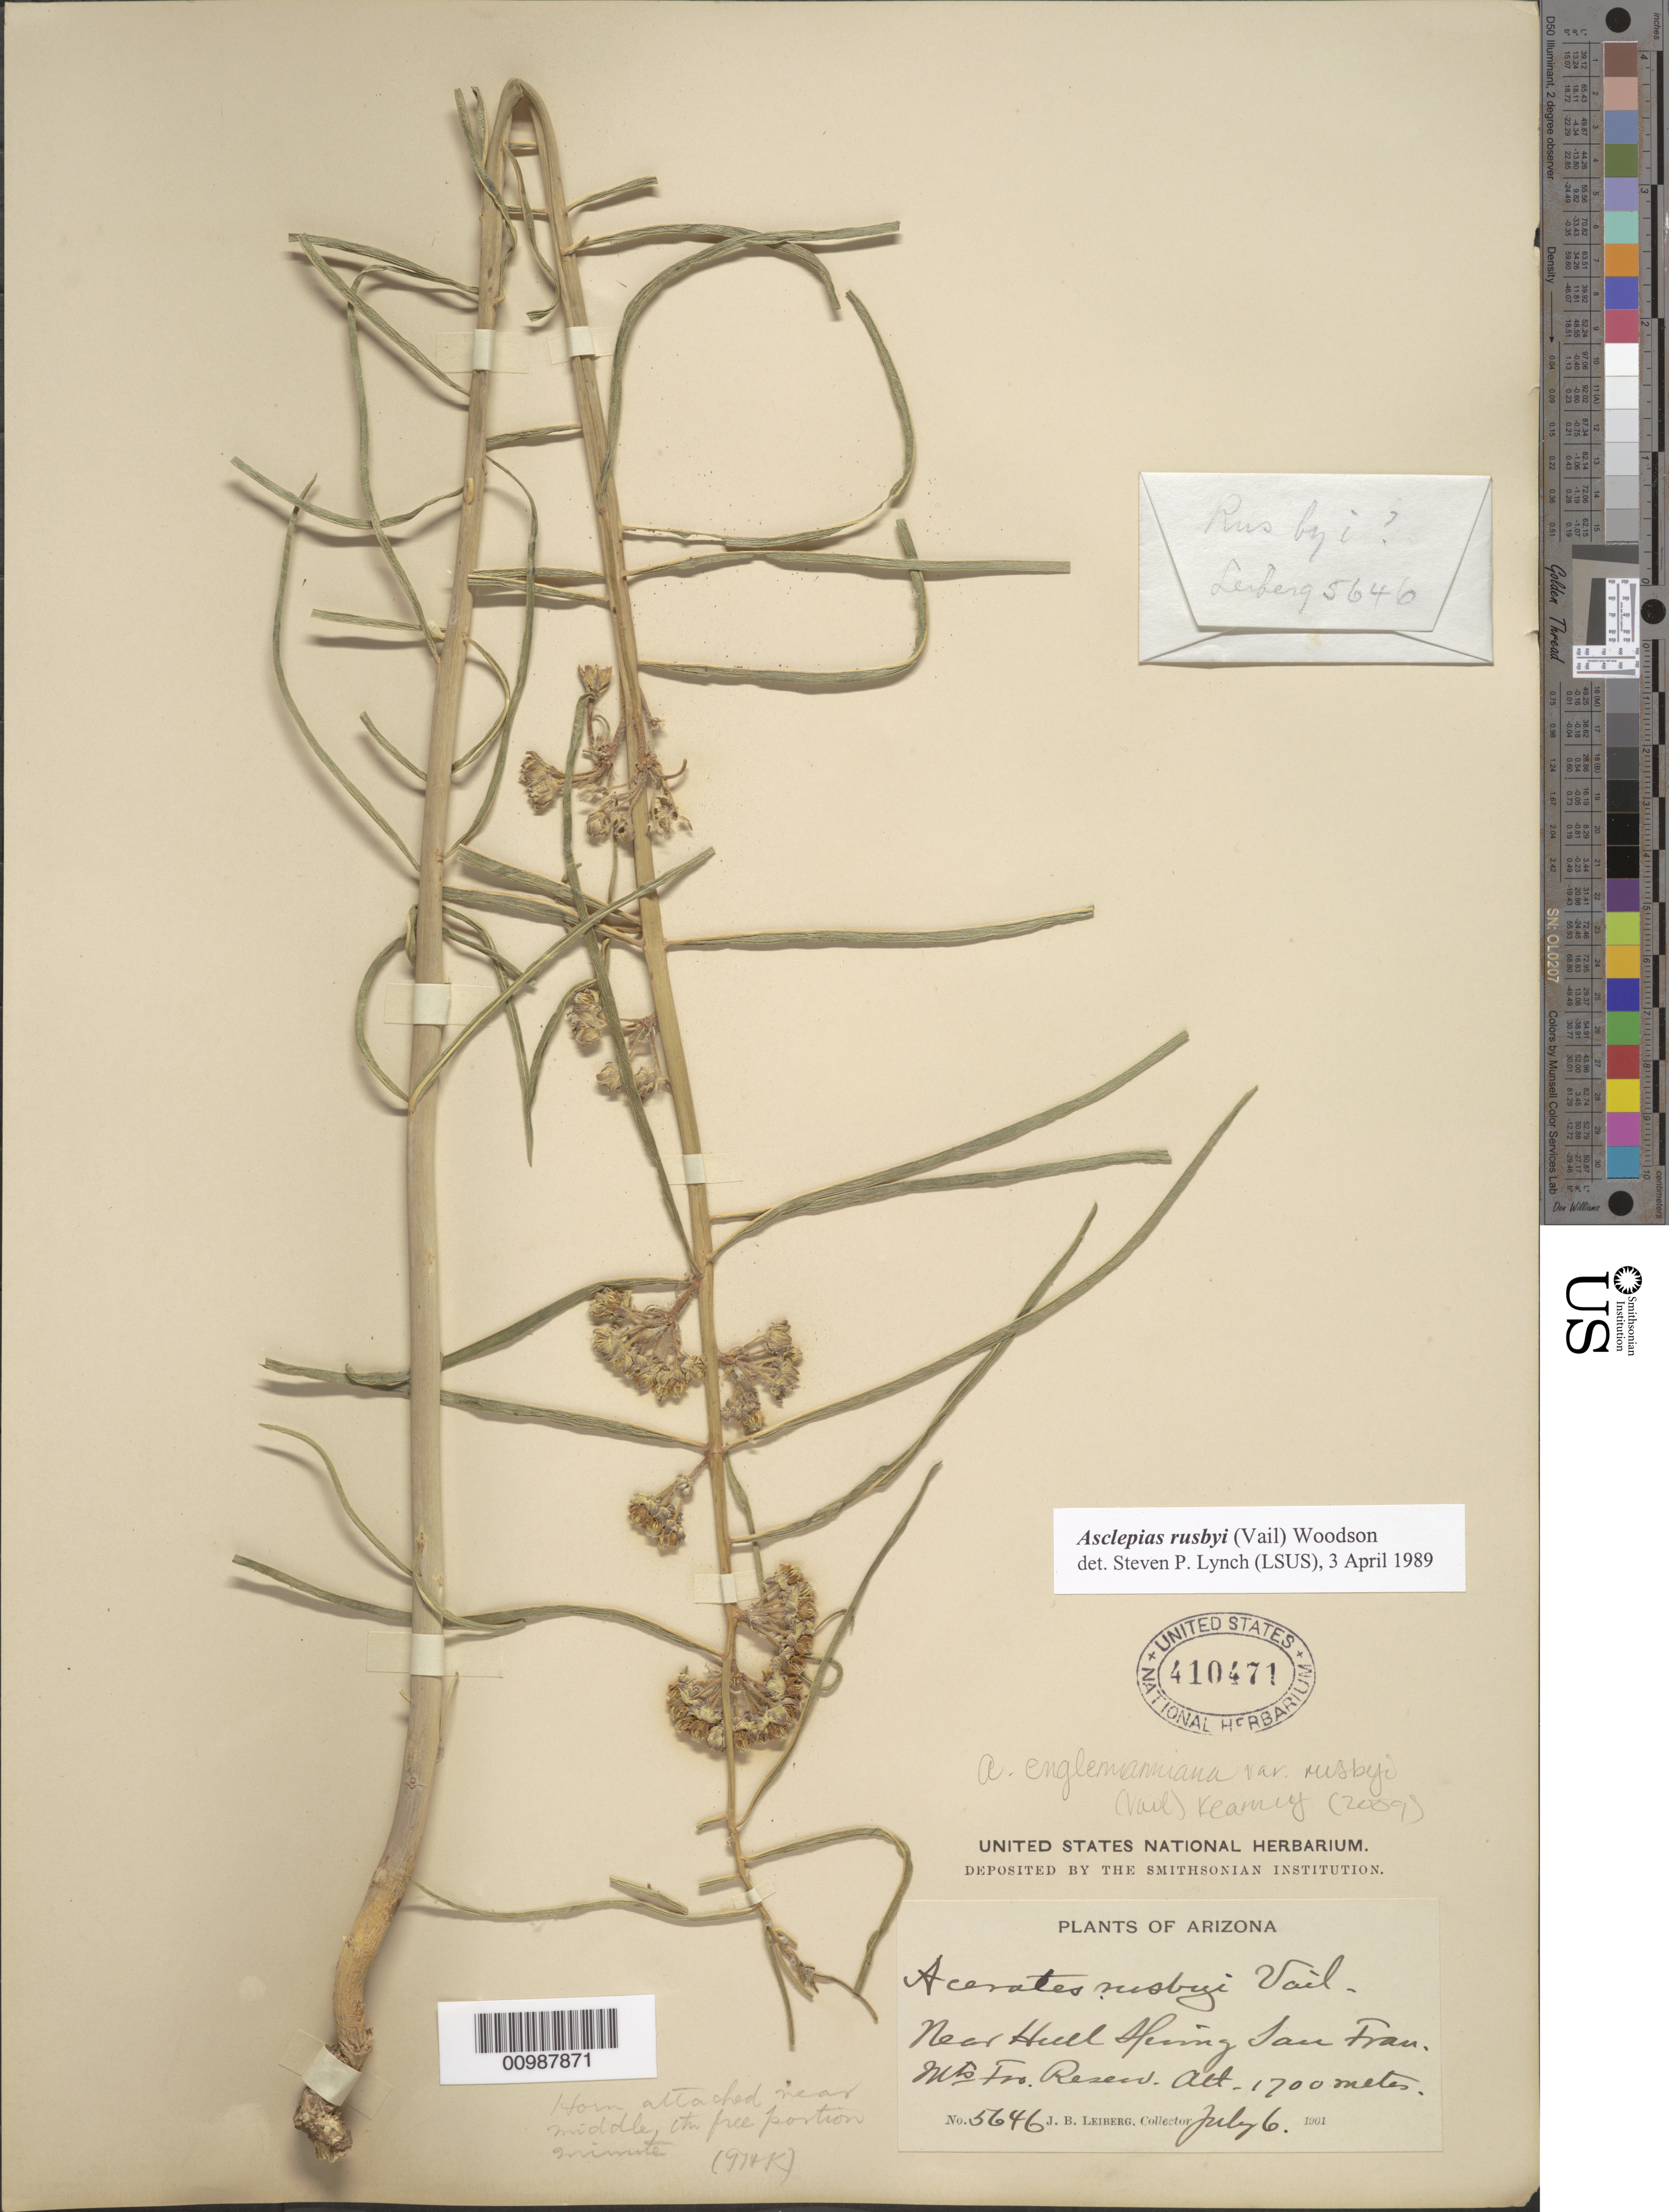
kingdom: Plantae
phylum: Tracheophyta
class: Magnoliopsida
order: Gentianales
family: Apocynaceae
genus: Asclepias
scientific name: Asclepias engelmanniana var. rusbyi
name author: (Vail) Kearney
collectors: J. Leiberg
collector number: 5646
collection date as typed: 06 Jul 1901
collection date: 1901-07-06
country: United States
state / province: Arizona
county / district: Greenlee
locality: San Fran Mountains.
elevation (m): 1700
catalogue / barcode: US 410471